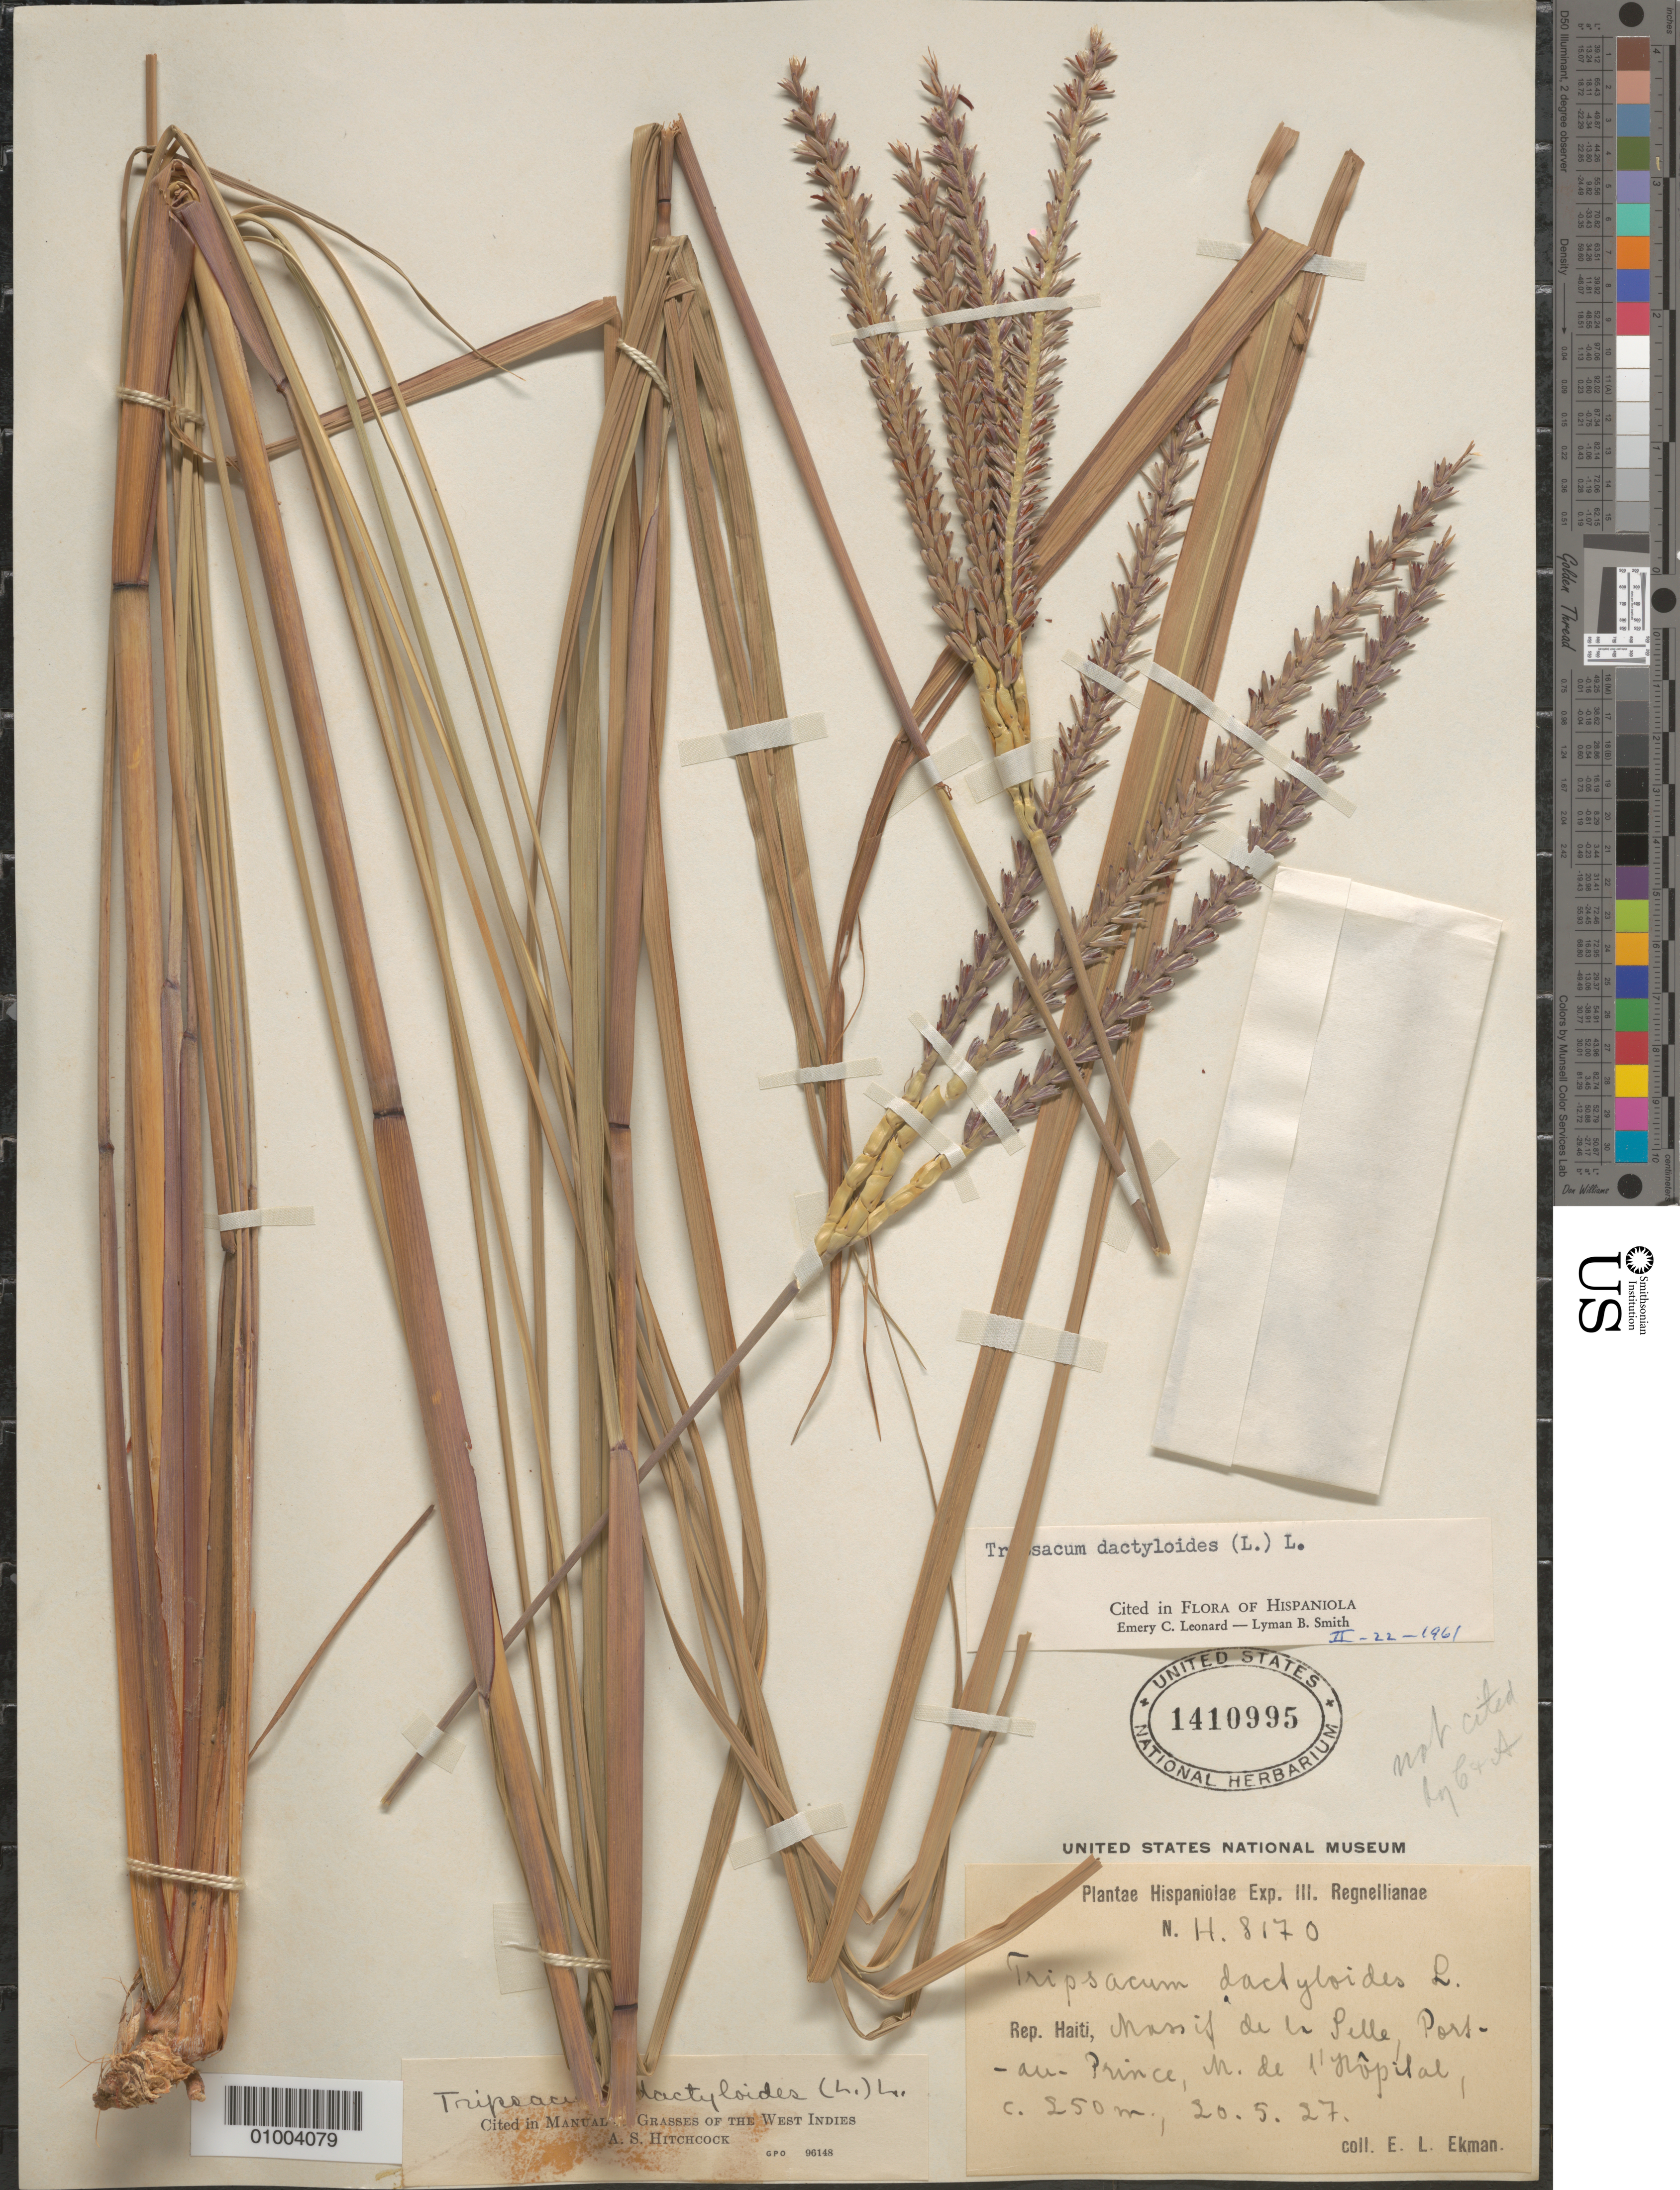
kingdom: Plantae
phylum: Tracheophyta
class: Liliopsida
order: Poales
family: Poaceae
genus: Tripsacum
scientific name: Tripsacum dactyloides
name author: (L.) L.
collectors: E. L. Ekman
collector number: H 8170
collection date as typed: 20 May 1927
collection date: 1927-05-20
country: Haiti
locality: Massif de la Pellle. Port au prince, de l'hopital.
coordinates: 0 N, 0 E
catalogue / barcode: US 1410995